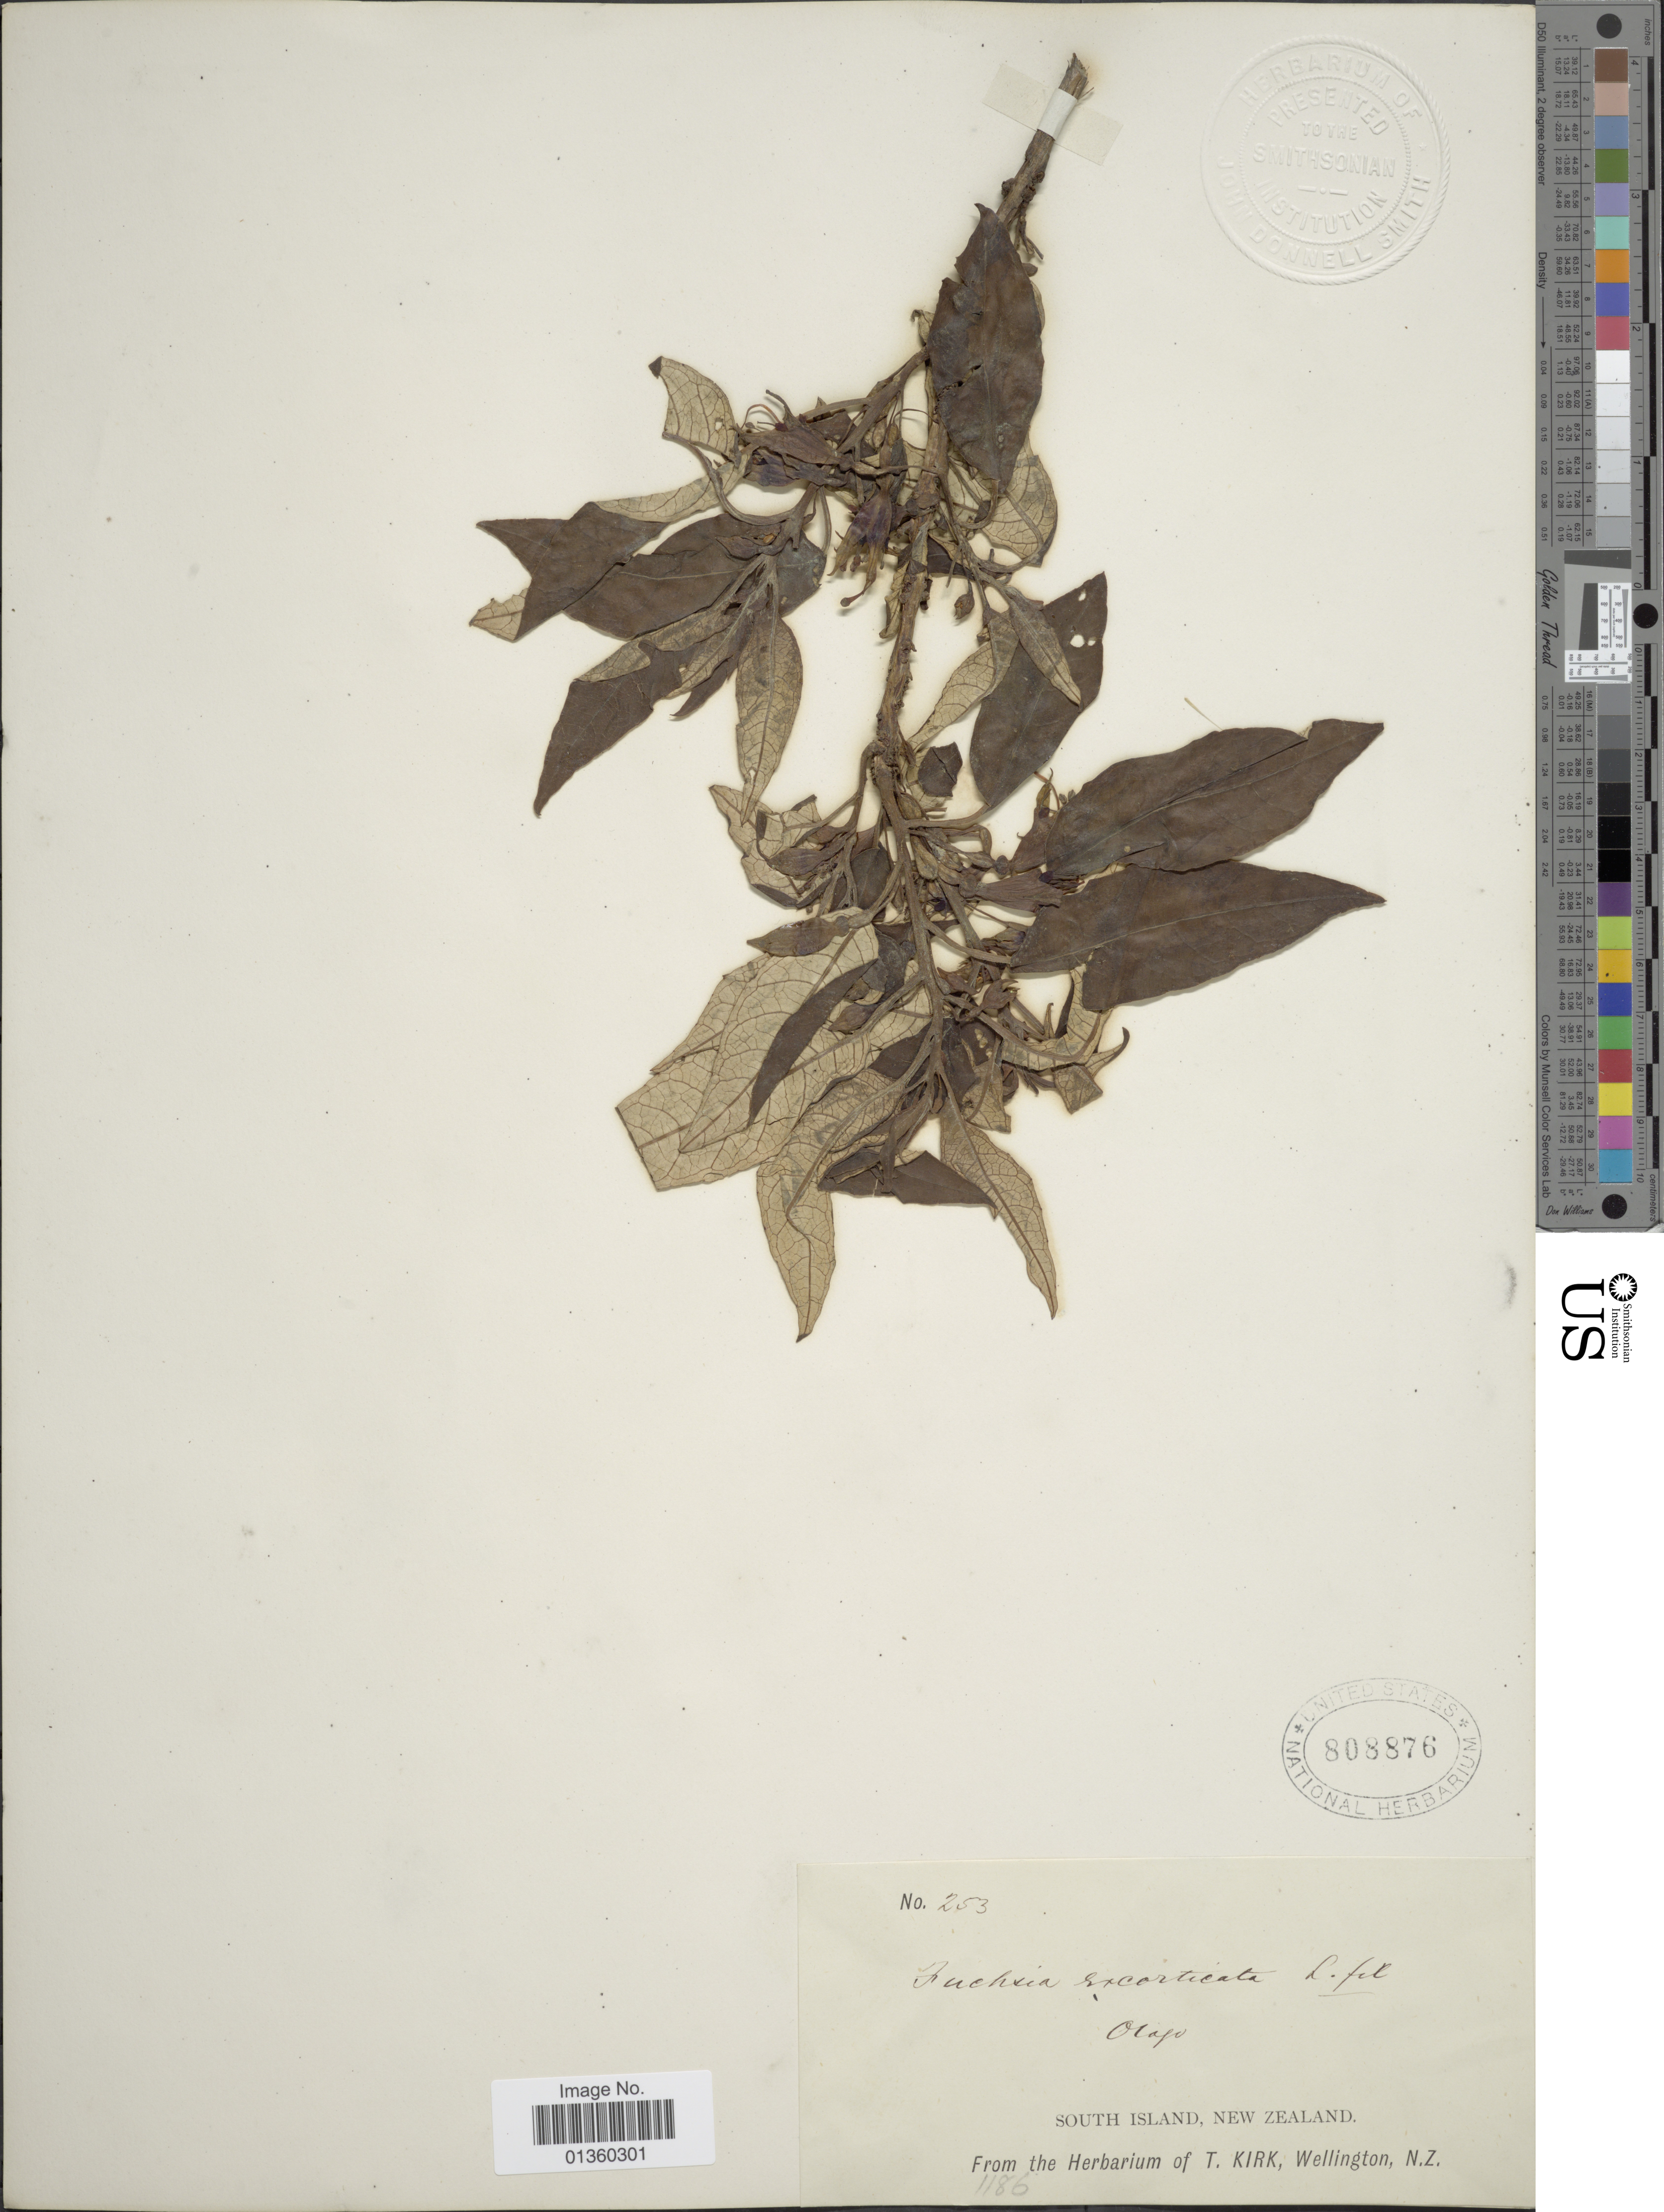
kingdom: Plantae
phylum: Tracheophyta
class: Magnoliopsida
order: Myrtales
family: Onagraceae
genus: Fuchsia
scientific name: Fuchsia excorticata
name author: (J.R. Forst. & G. Forst.) L. f.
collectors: ex herb. T. Kirk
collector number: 253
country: New Zealand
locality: South Island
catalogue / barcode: US 808876